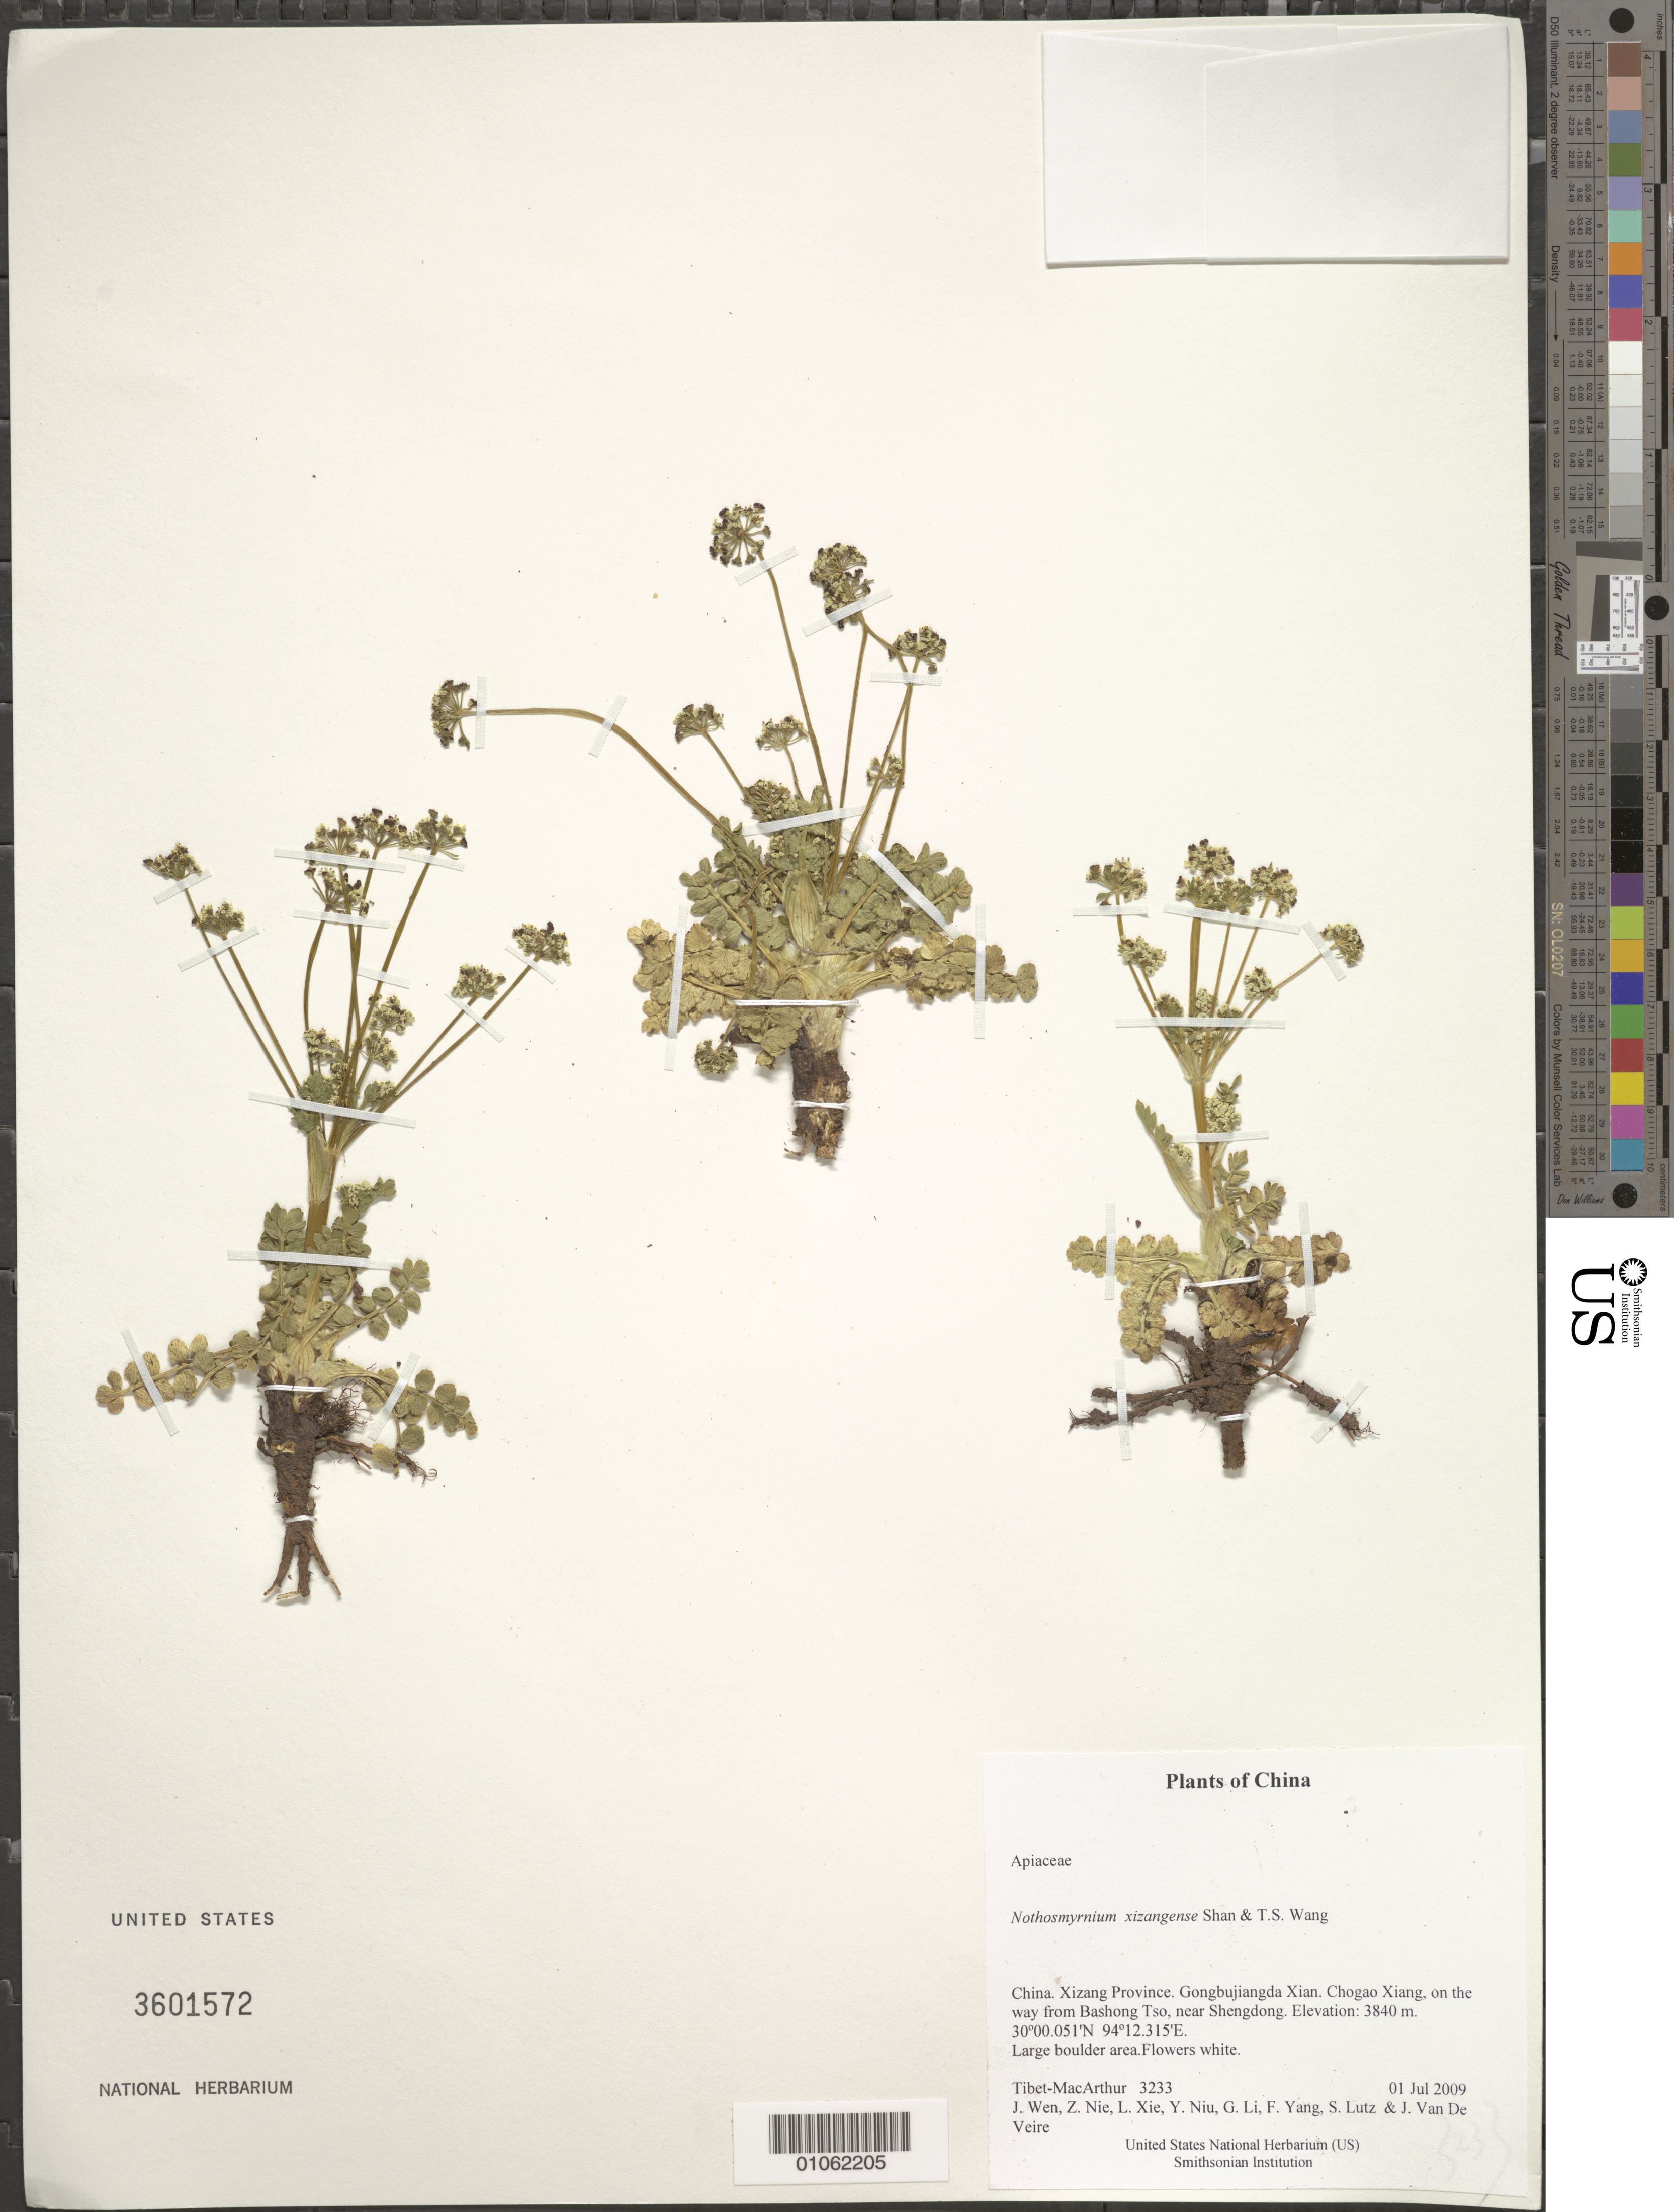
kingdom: Plantae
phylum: Tracheophyta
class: Magnoliopsida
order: Apiales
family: Apiaceae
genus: Nothosmyrnium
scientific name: Nothosmyrnium xizangense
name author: Shan & T.S. Wang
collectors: Tibet-MacArthur, J. Wen, Z. Nie, L. Xie, Y. Niu, G. Li, F. Yang, S. Lutz & J. Van De Veire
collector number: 3233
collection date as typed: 01 Jul 2009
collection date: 2009-07-01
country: China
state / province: Xizang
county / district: Gongbujiangda Xian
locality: Chogao Xiang, on the way from Bashong Tso, near Shengdong.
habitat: Large boulder area.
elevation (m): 3840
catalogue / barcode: US 3601572